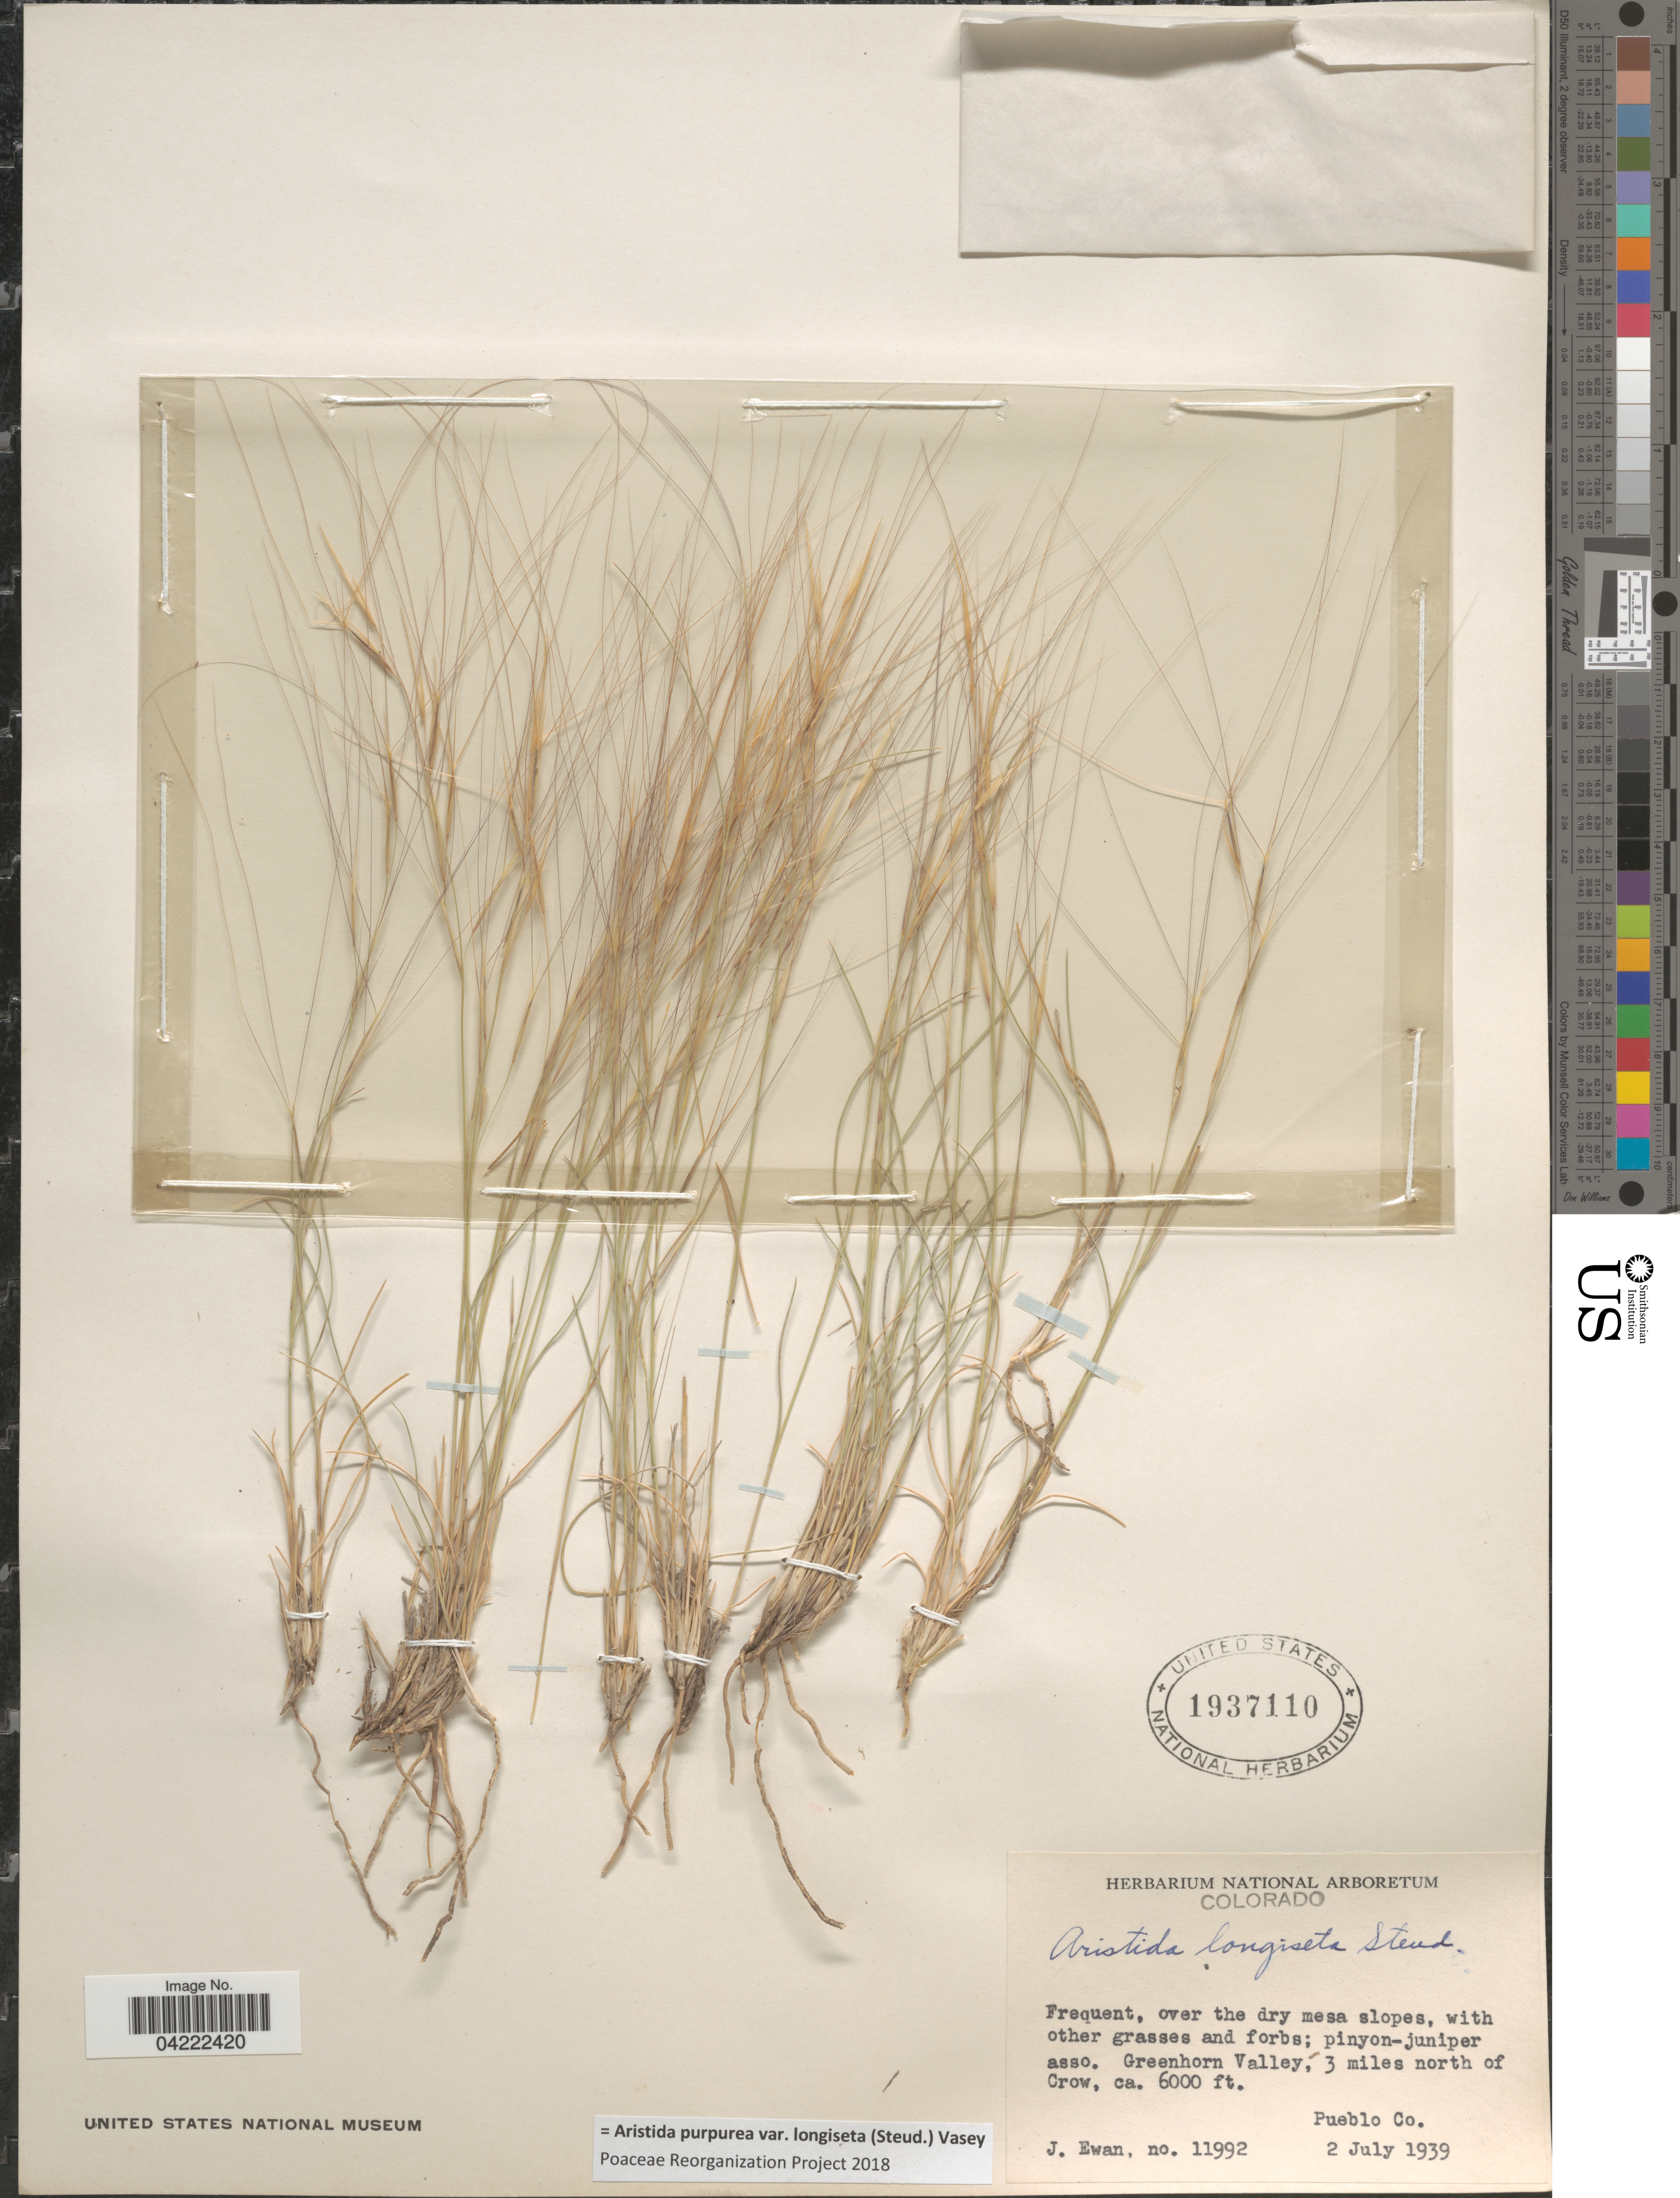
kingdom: Plantae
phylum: Tracheophyta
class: Liliopsida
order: Poales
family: Poaceae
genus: Aristida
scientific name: Aristida purpurea var. longiseta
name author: (Steud.) Vasey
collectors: J. A. Ewan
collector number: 11992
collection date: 1939-07-02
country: United States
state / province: Colorado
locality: Frequent, over the dry mesa slopes. Greenhorn Valley, 3 miles north of Crow, Pueblo Co.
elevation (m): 1829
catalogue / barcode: US 1937110